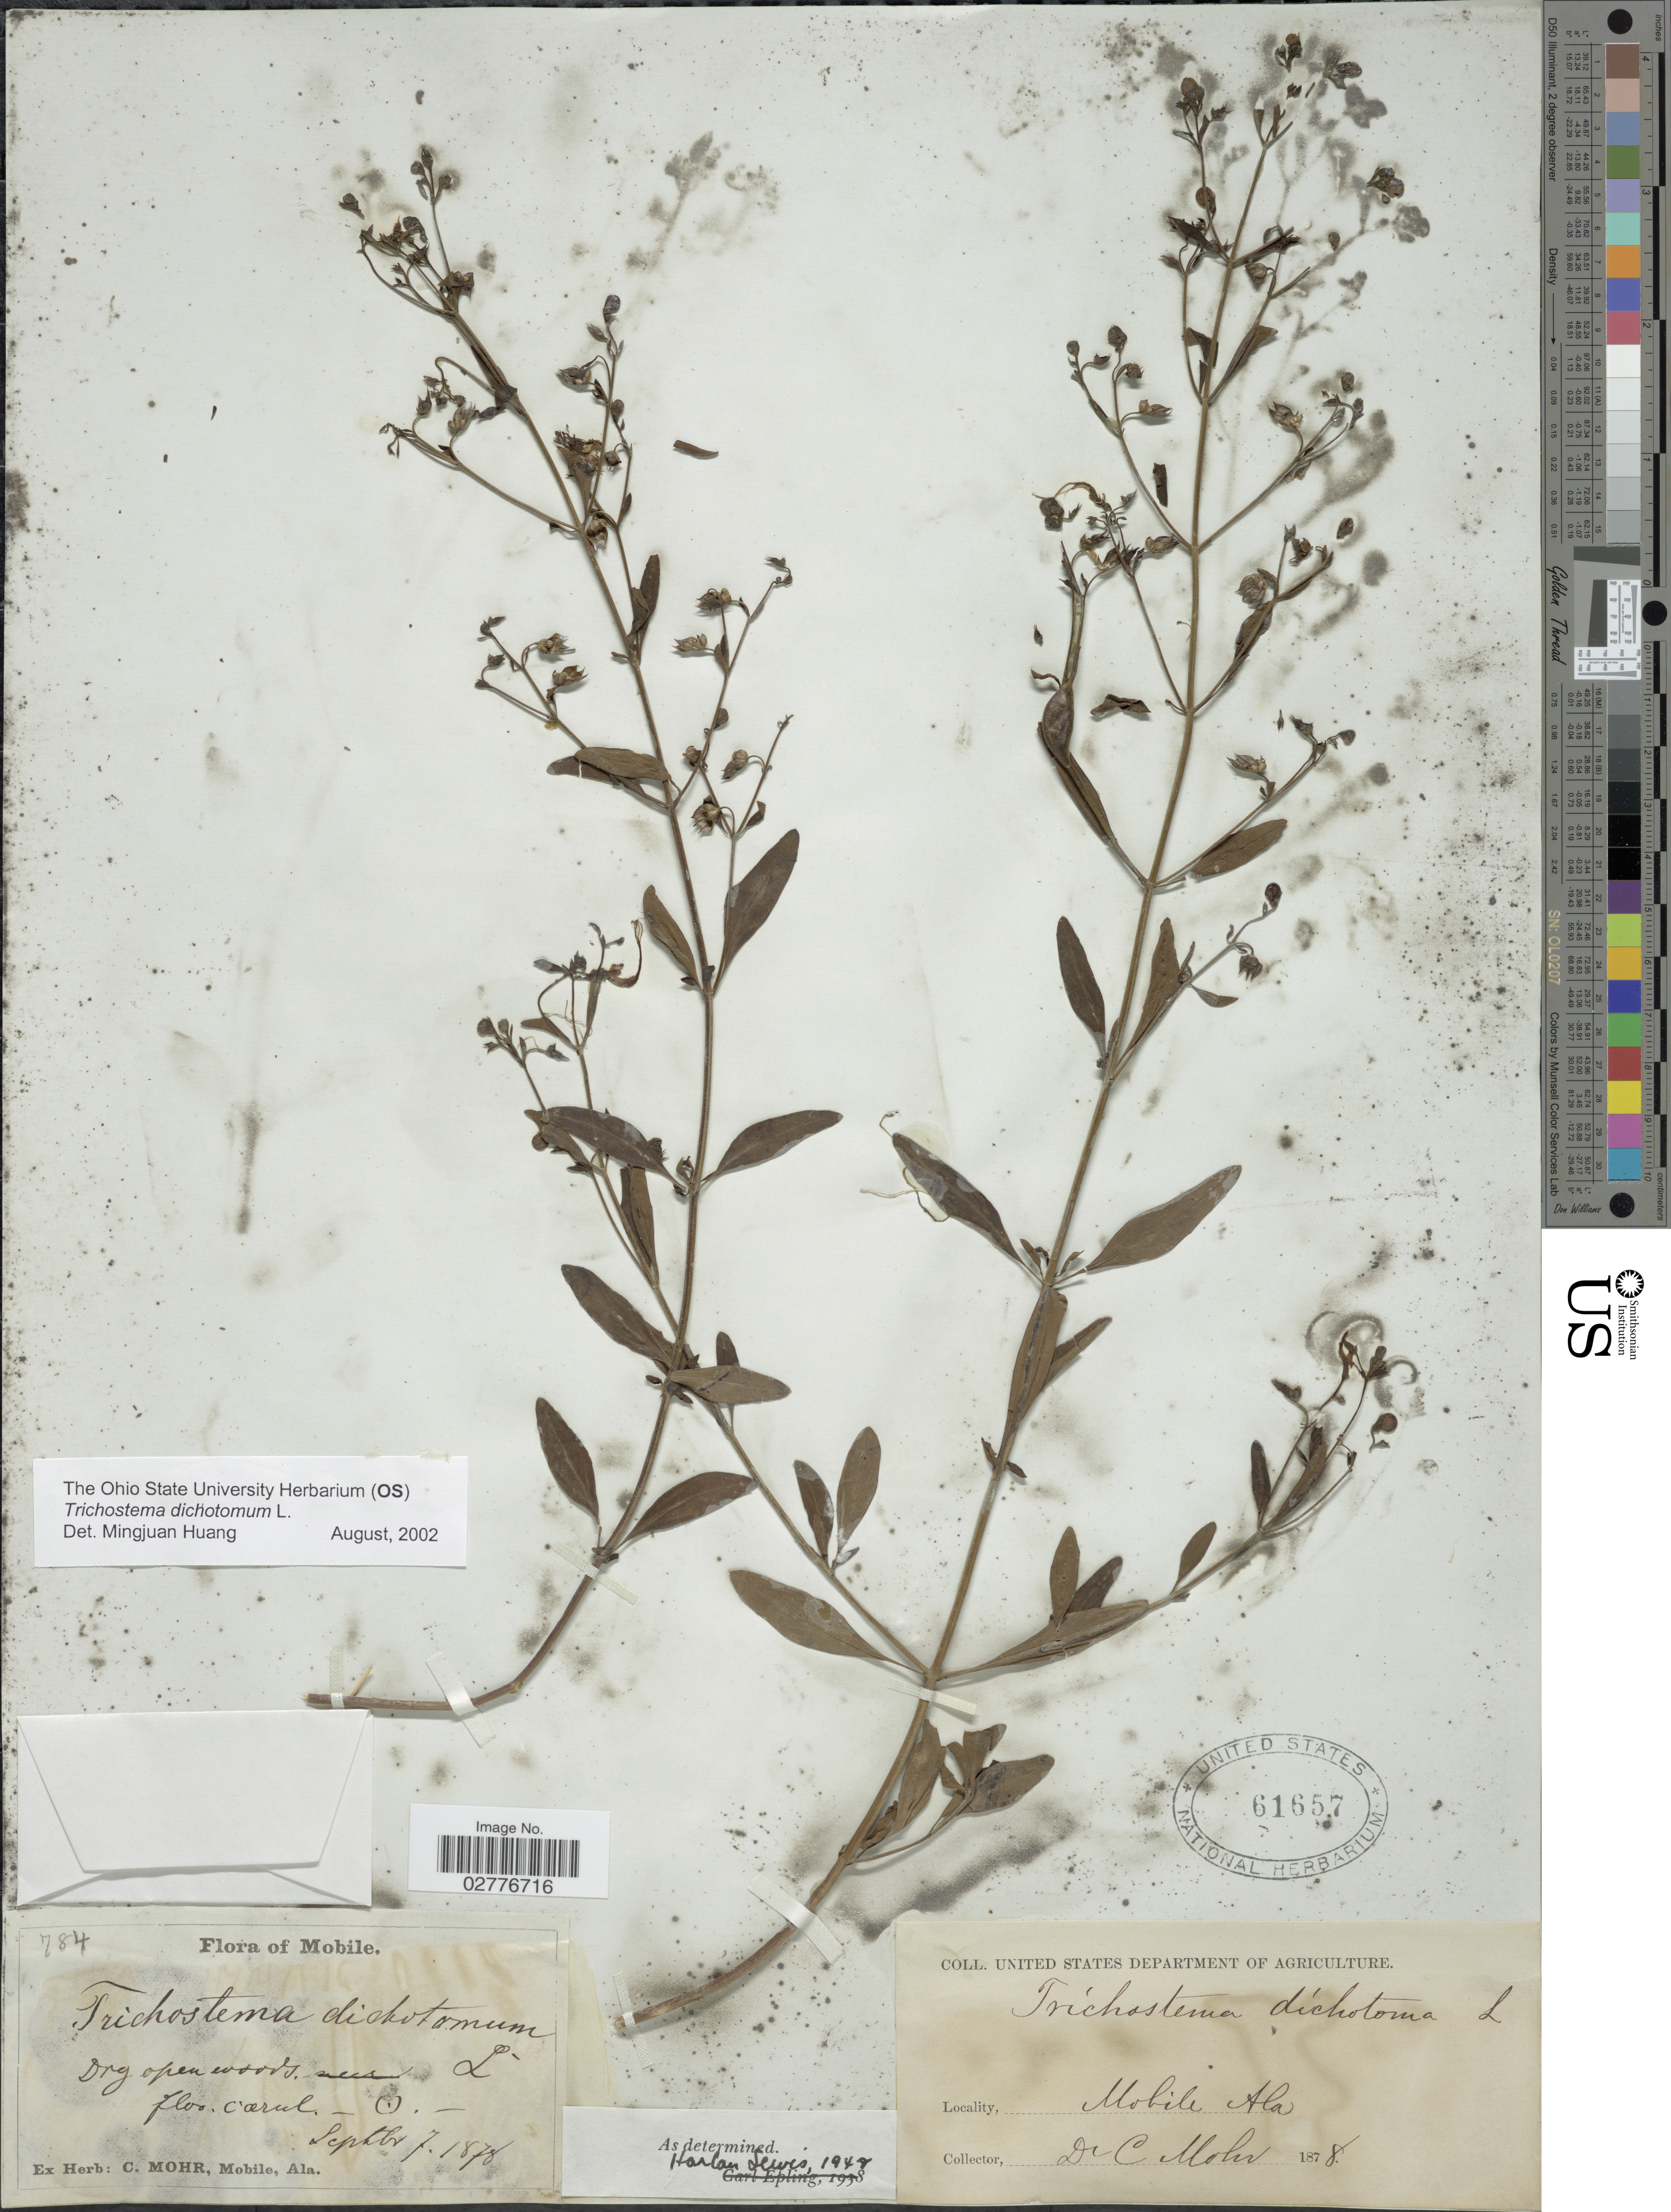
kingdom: Plantae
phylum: Tracheophyta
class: Magnoliopsida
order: Lamiales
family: Lamiaceae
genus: Trichostema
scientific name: Trichostema dichotomum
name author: L.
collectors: C. T. Mohr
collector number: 784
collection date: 1878-09-07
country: United States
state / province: Alabama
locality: Mobile.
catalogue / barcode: US 61657